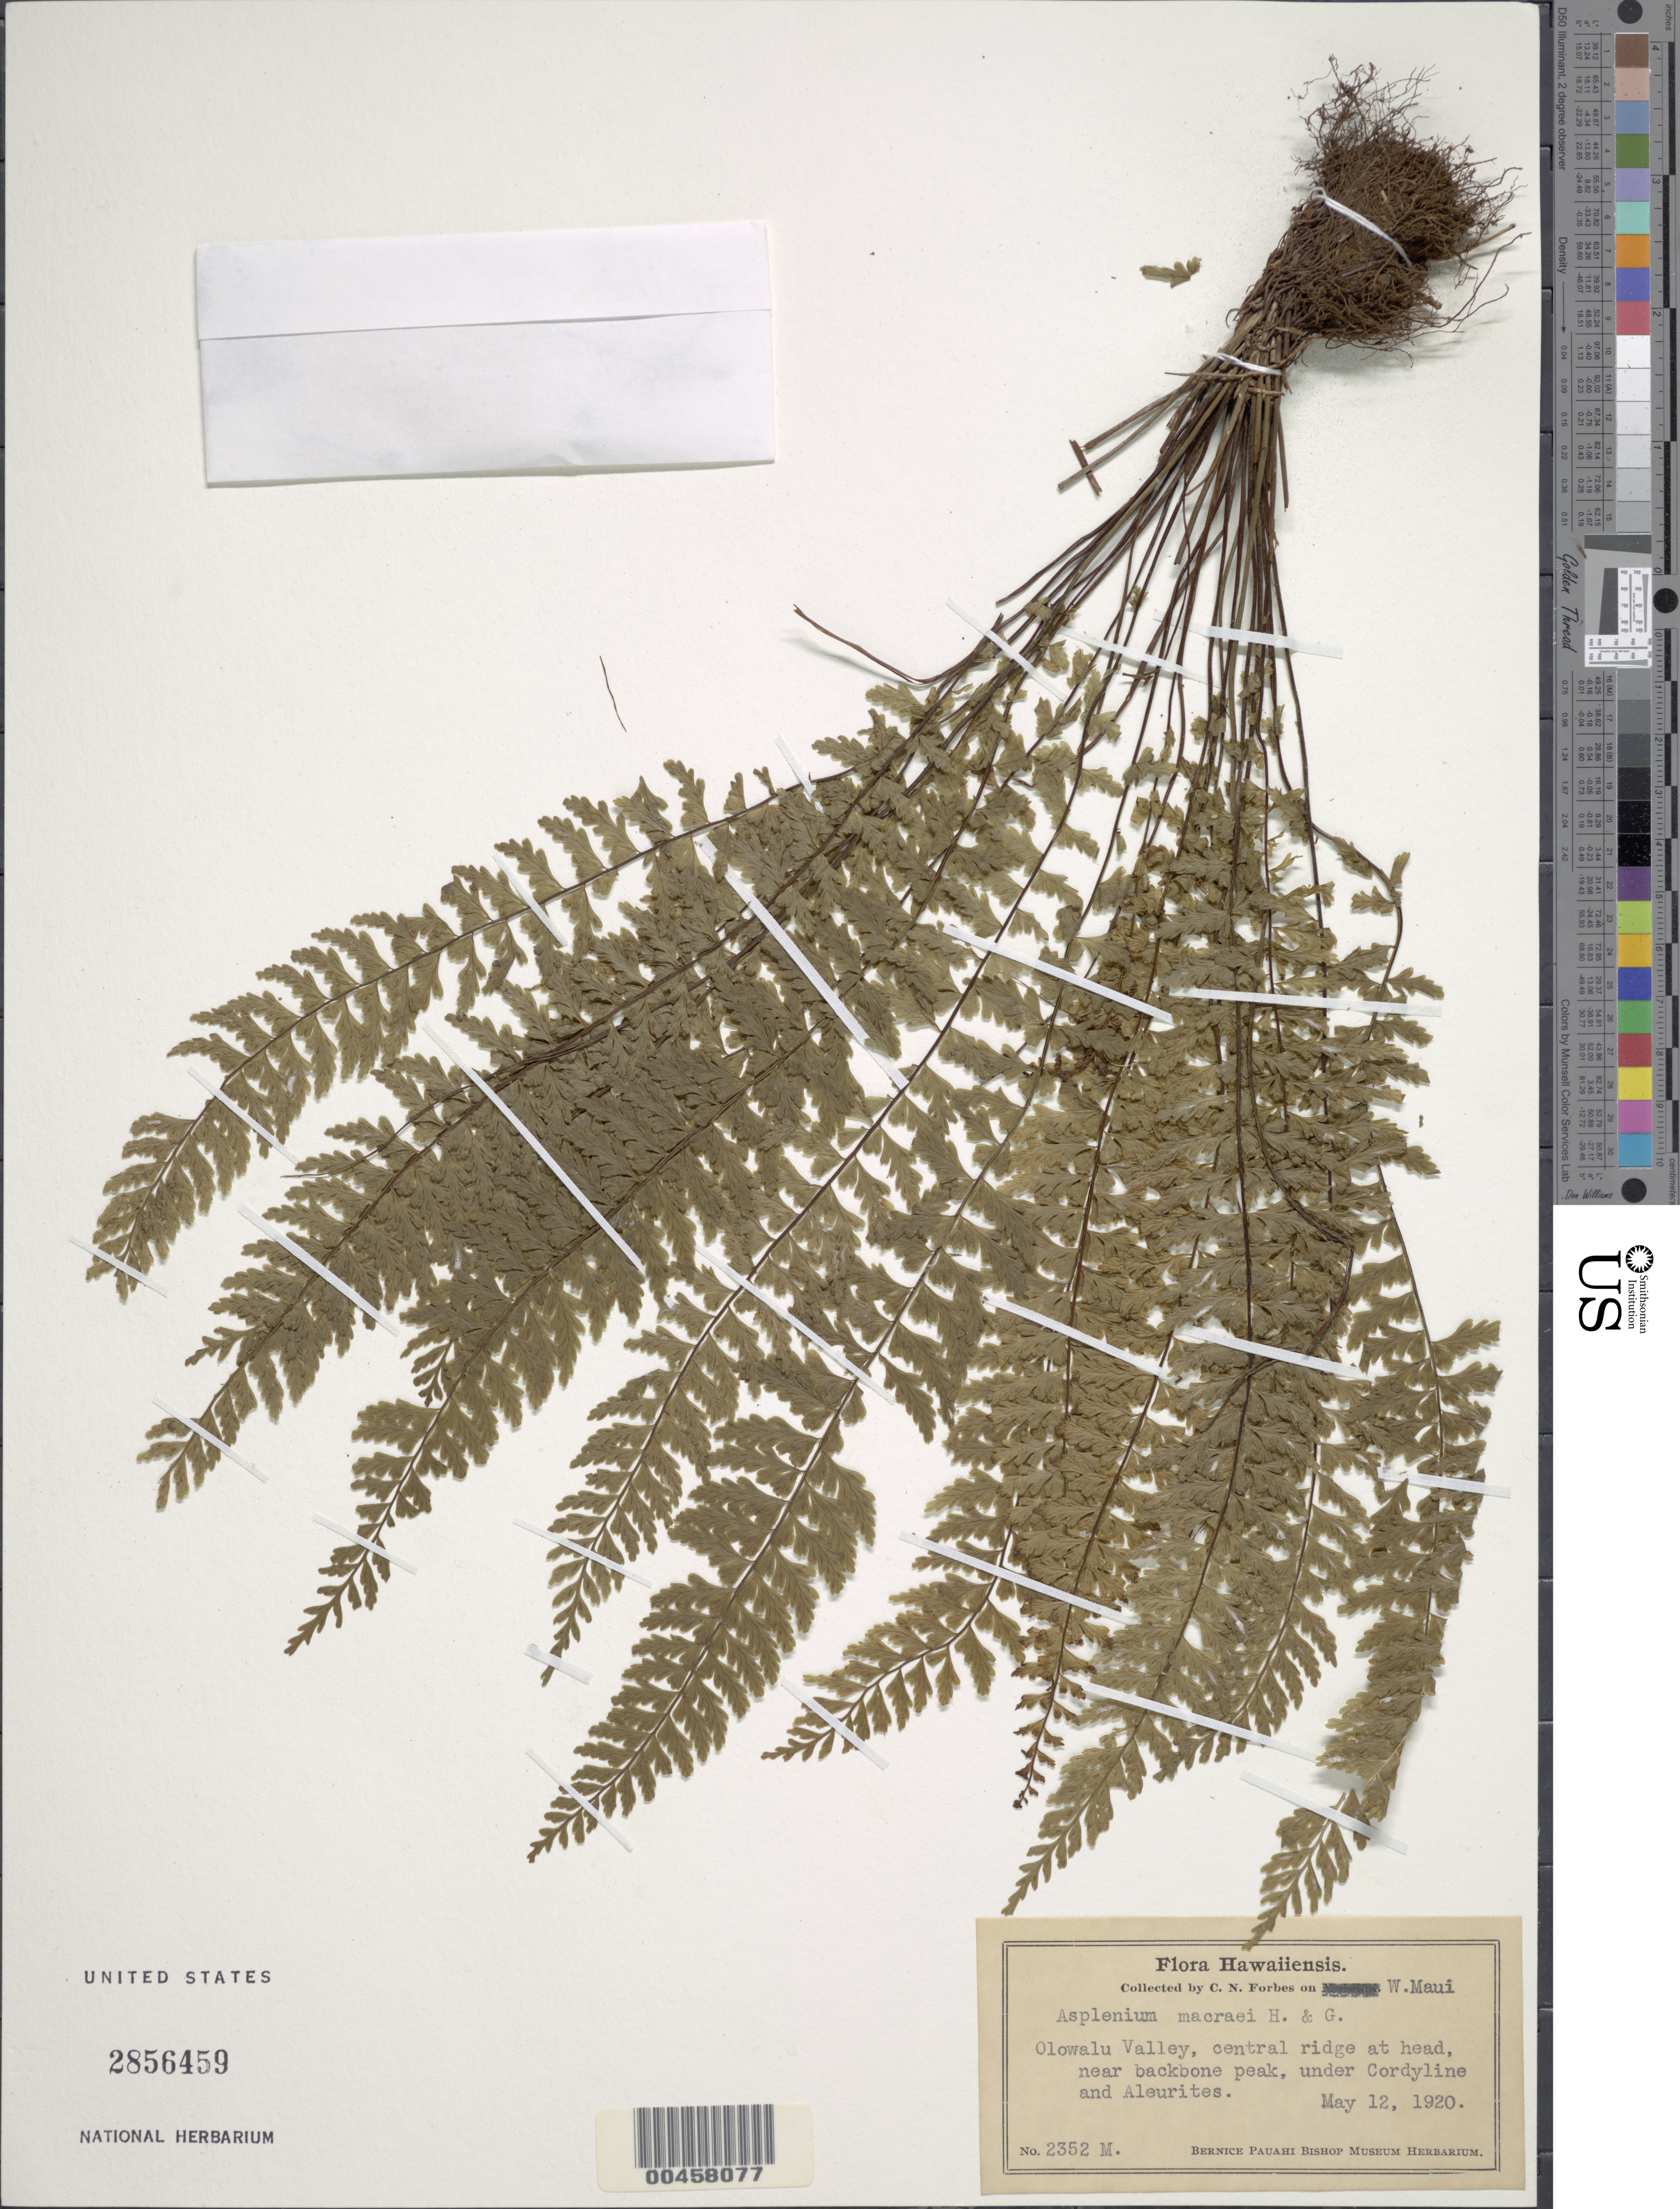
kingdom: Plantae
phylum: Tracheophyta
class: Polypodiopsida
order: Polypodiales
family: Aspleniaceae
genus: Asplenium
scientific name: Asplenium macraei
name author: Hook. & Grev.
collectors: C. N. Forbes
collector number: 2352 M.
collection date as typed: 12 May 1920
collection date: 1920-05-12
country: United States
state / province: Hawaii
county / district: Maui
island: Maui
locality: W. Maui: Olowalu Valley, central ridge at head, near backbone peak.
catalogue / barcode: US 2856459